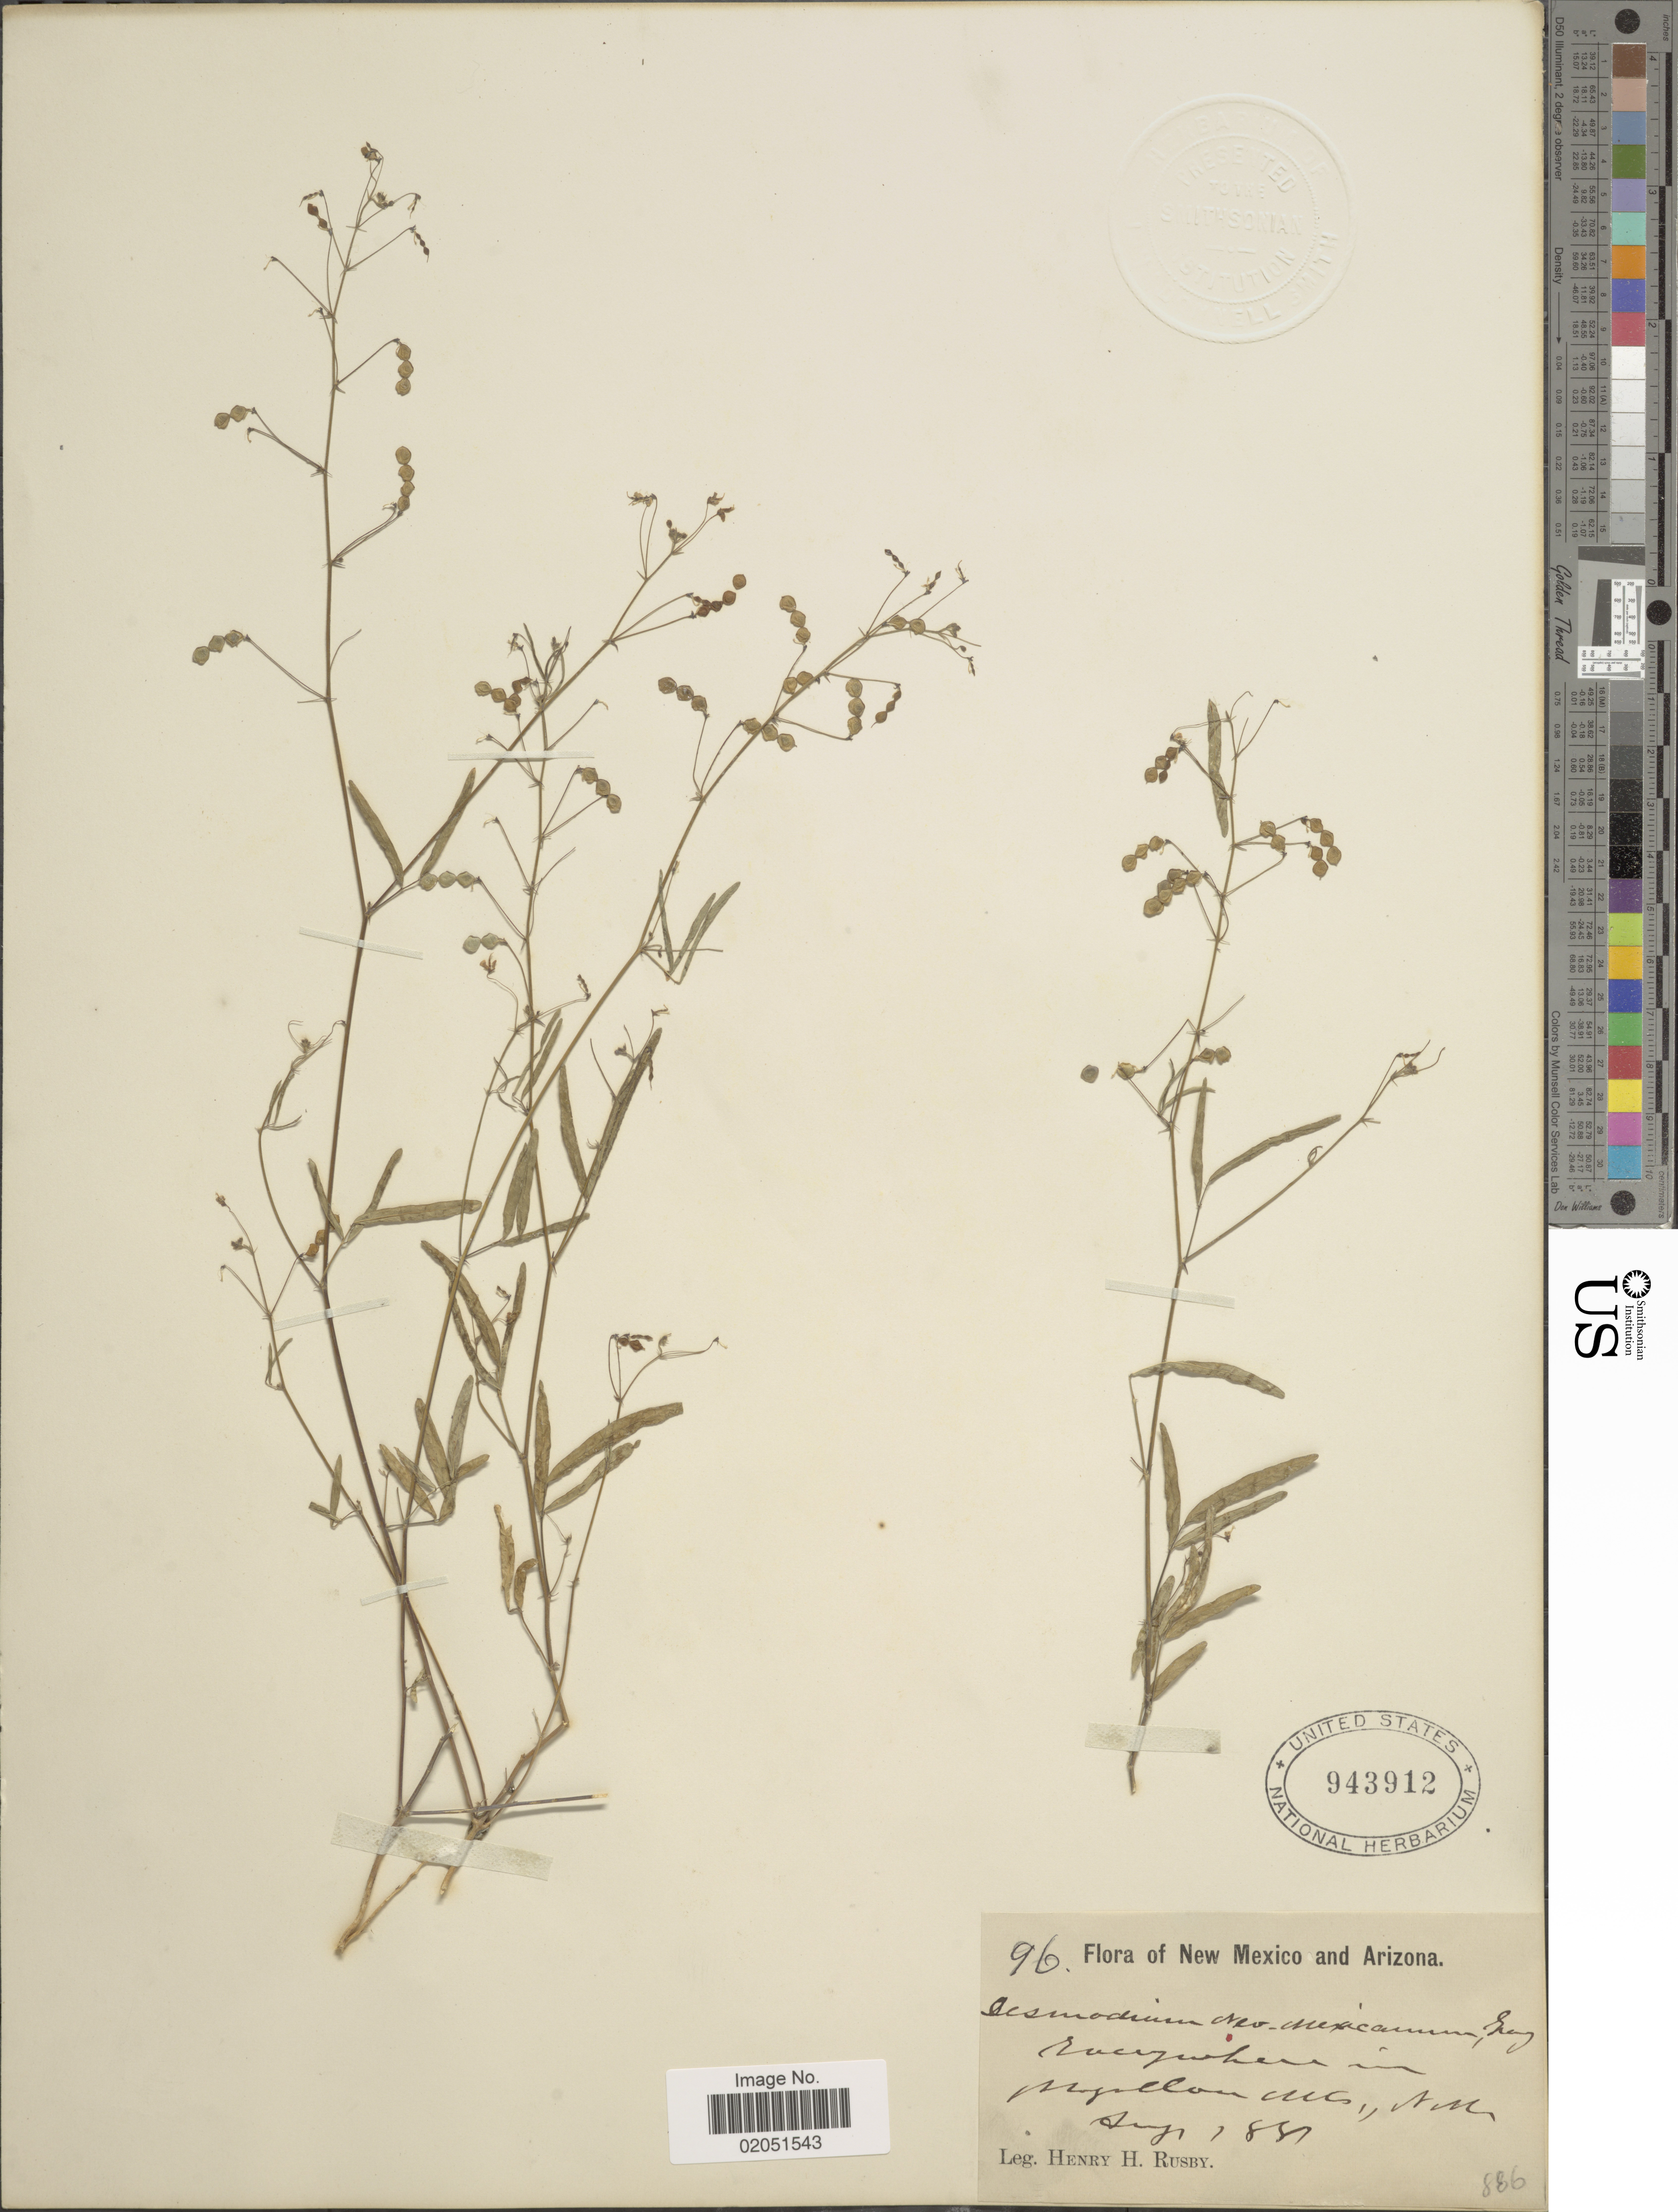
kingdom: Plantae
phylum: Tracheophyta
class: Magnoliopsida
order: Fabales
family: Fabaceae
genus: Desmodium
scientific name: Desmodium rosei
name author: B.G. Schub.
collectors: H. H. Rusby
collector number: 96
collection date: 1881-08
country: United States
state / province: New Mexico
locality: Everywhere in Mogollon Mts.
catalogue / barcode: US 943912